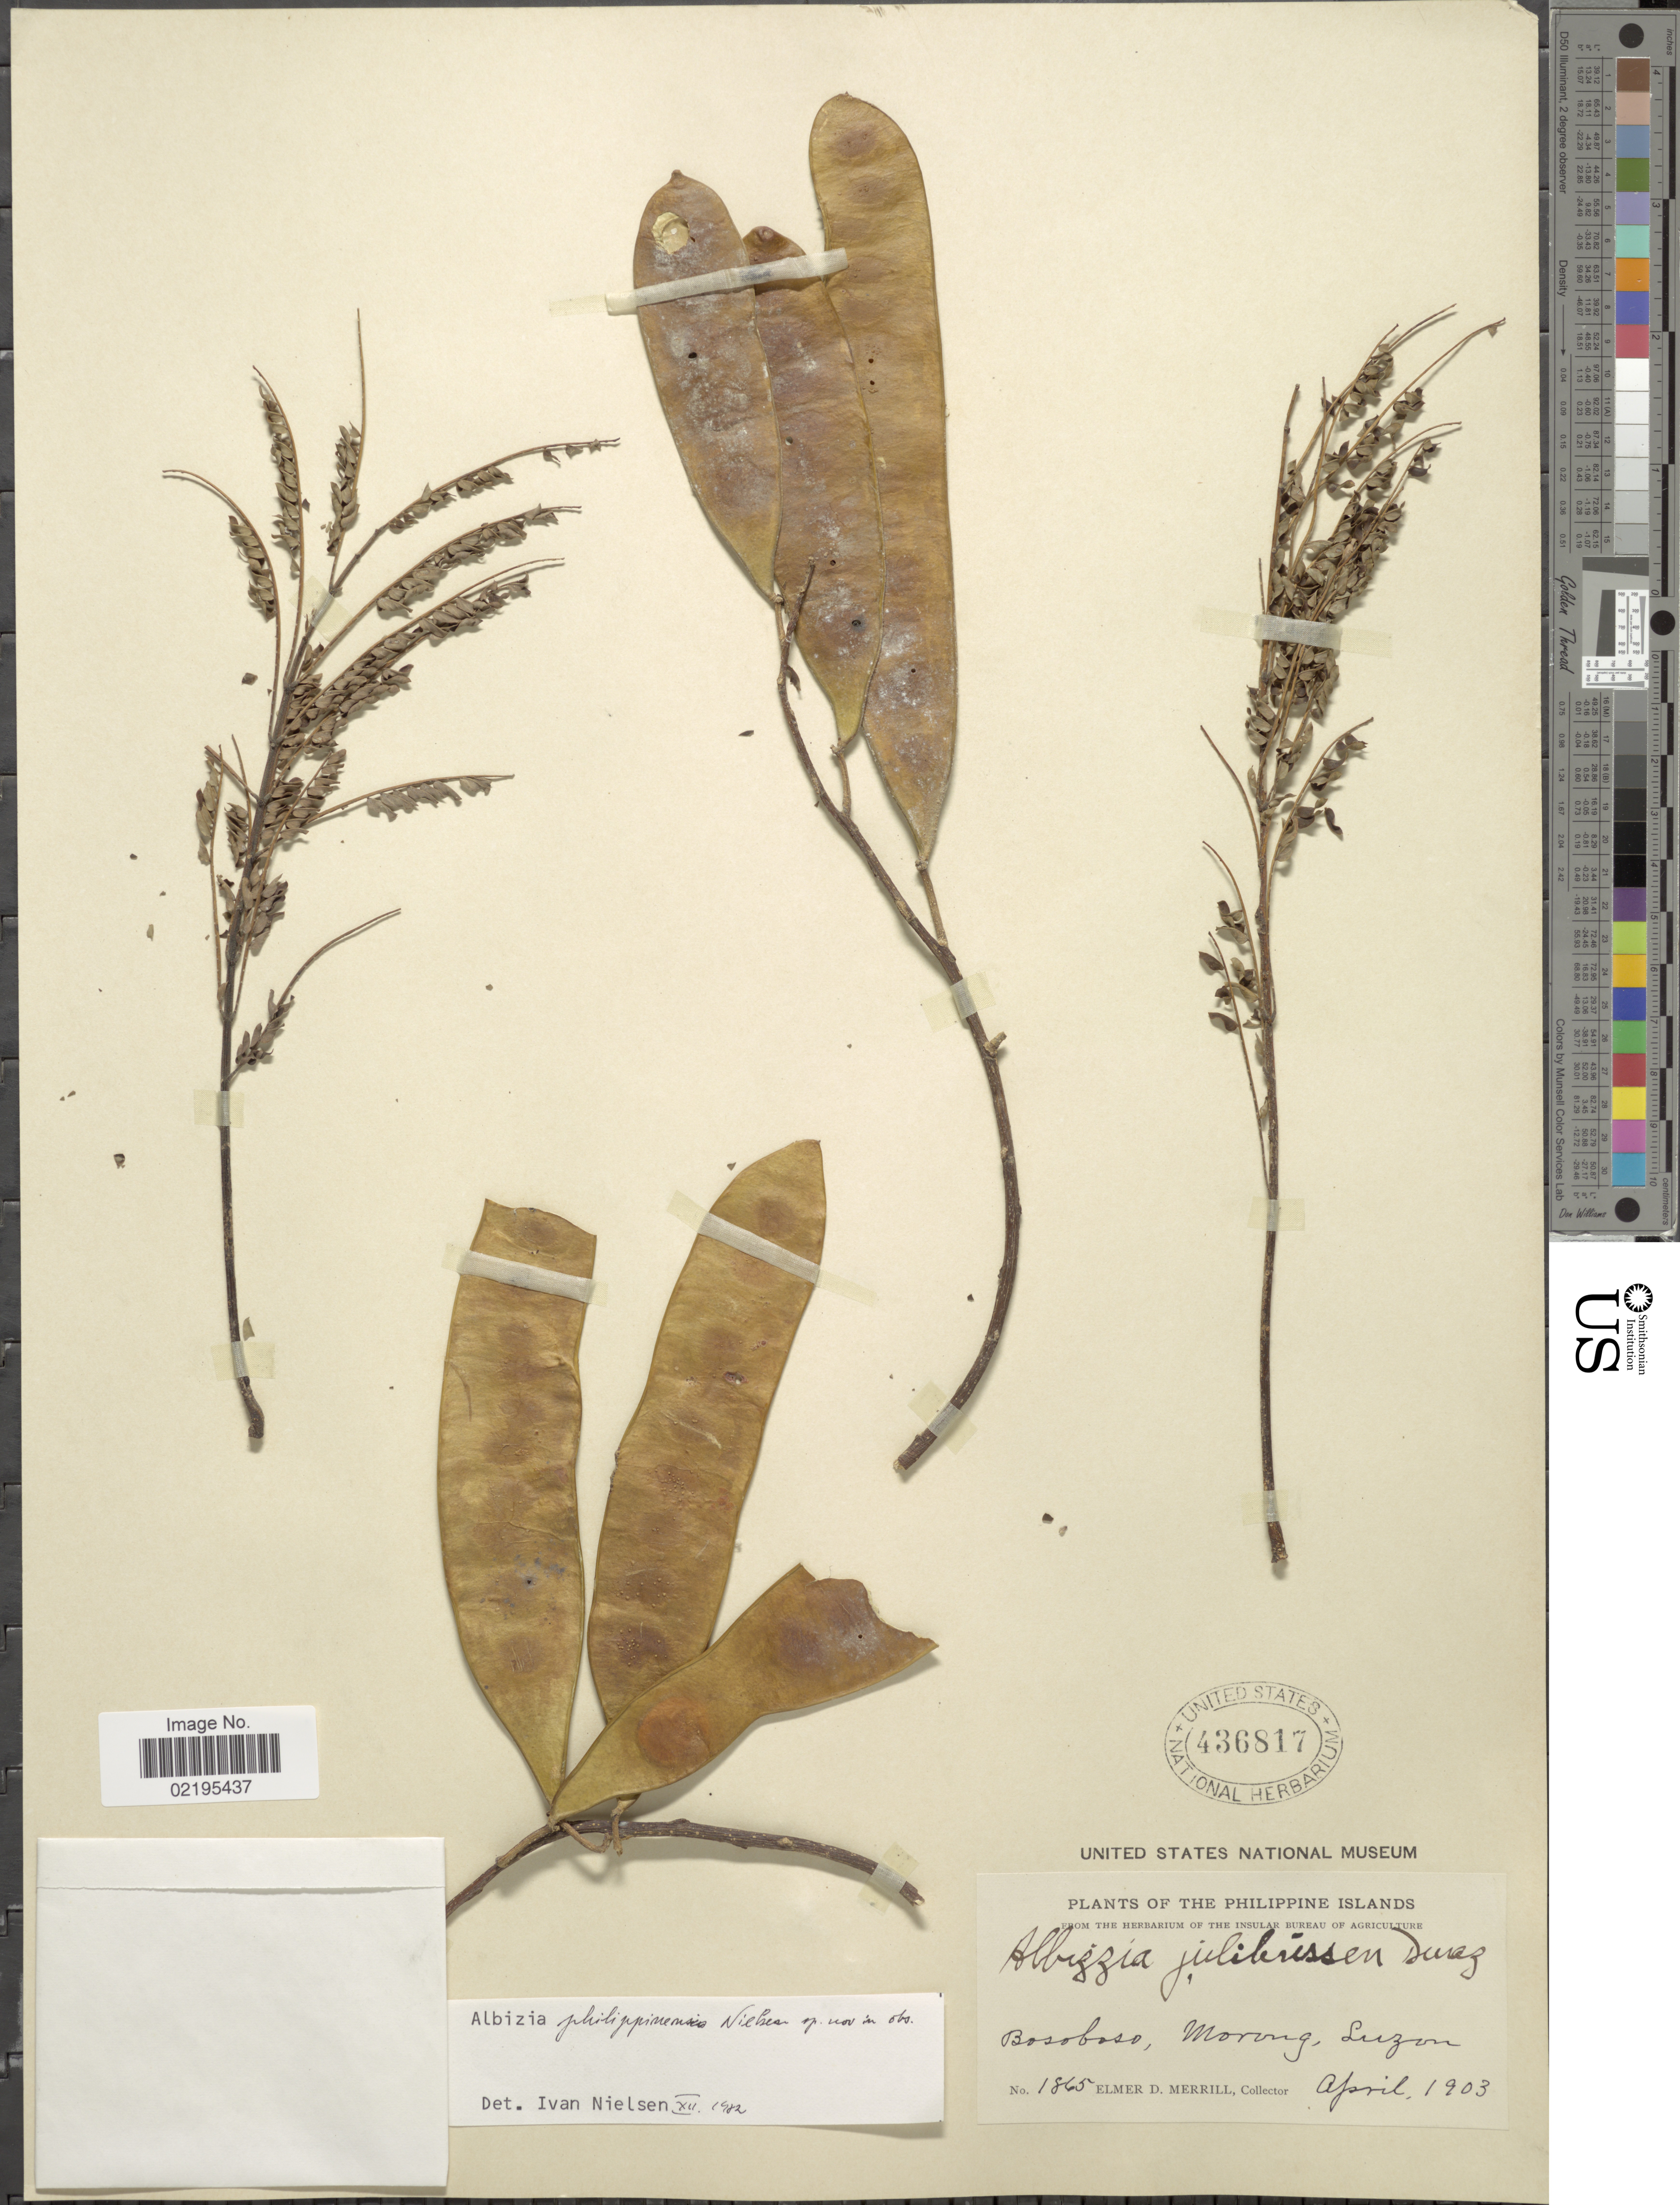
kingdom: Plantae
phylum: Tracheophyta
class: Magnoliopsida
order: Fabales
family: Fabaceae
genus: Albizia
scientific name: Albizia philippinensis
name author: I.C. Nielsen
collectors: E. D. Merrill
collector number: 1865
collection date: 1903-04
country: Philippines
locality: Bosoboso, Morong, Luzon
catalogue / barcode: US 436817